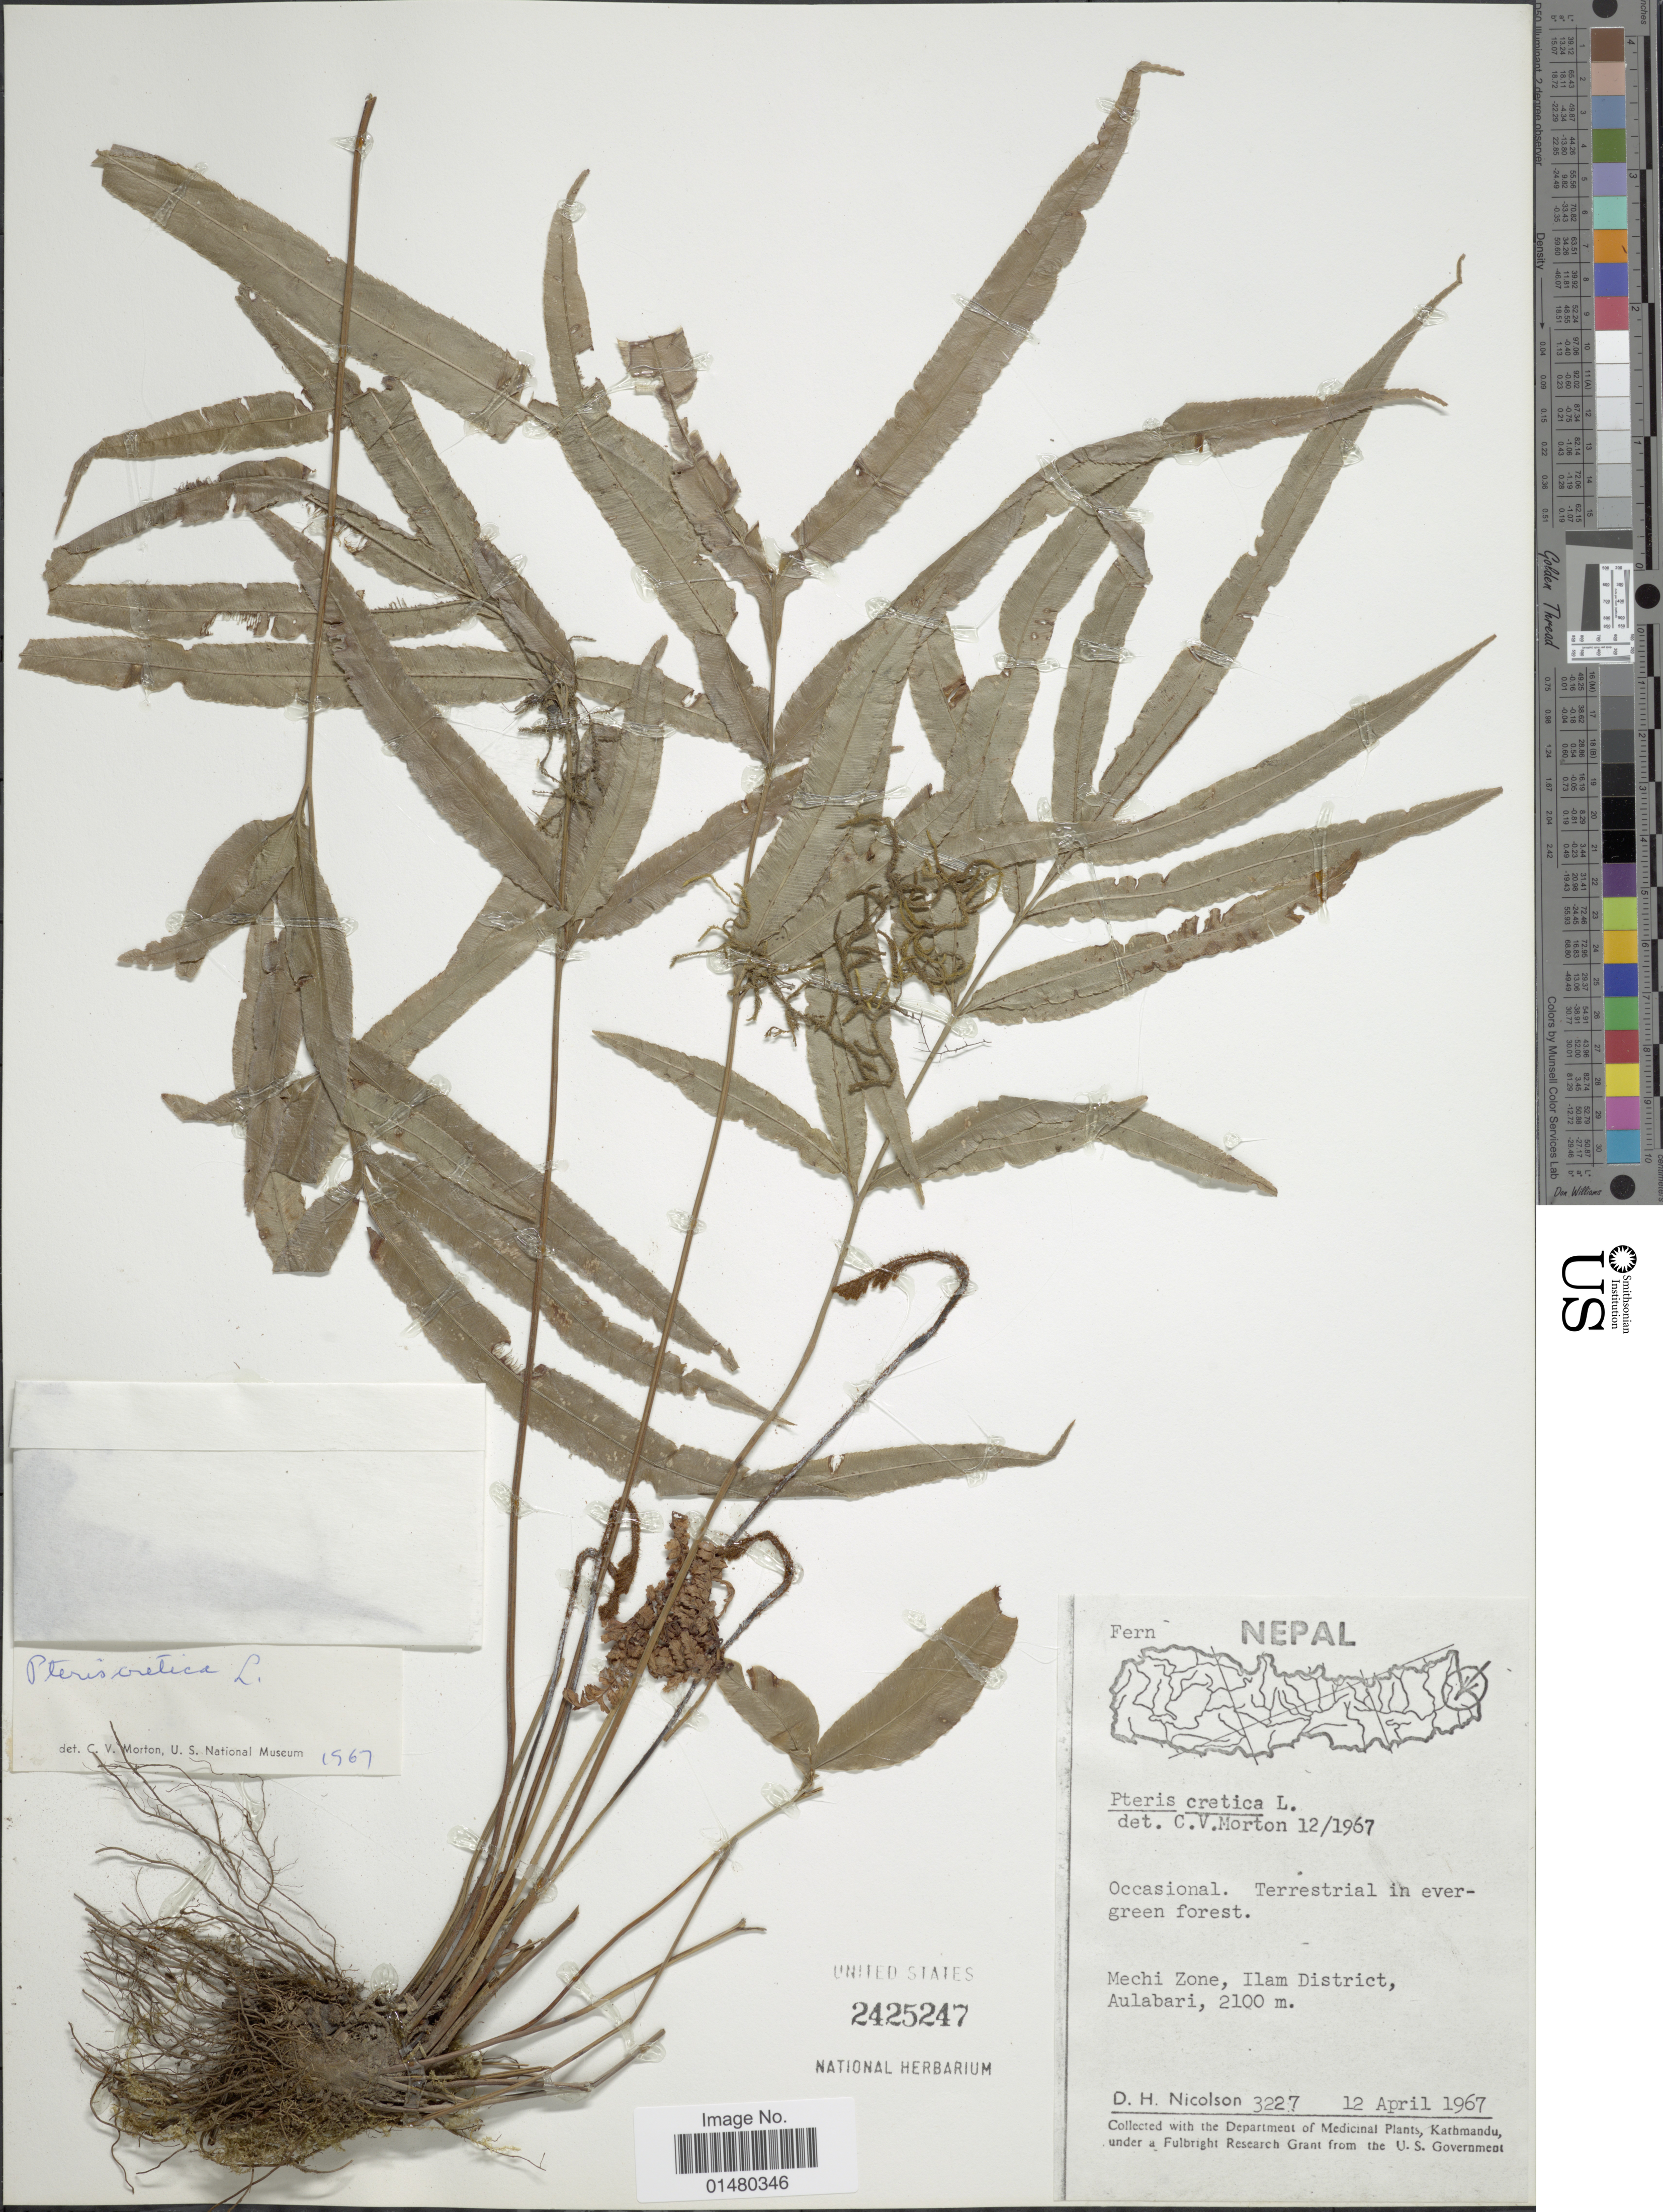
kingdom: Plantae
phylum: Tracheophyta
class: Polypodiopsida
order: Polypodiales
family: Pteridaceae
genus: Pteris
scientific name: Pteris cretica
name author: L.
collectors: D. H. Nicolson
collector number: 3227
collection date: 1967-04-12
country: Nepal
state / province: Mechi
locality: Mechi Zone, Ilam District, Aulabari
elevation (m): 2100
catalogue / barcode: US 2425247